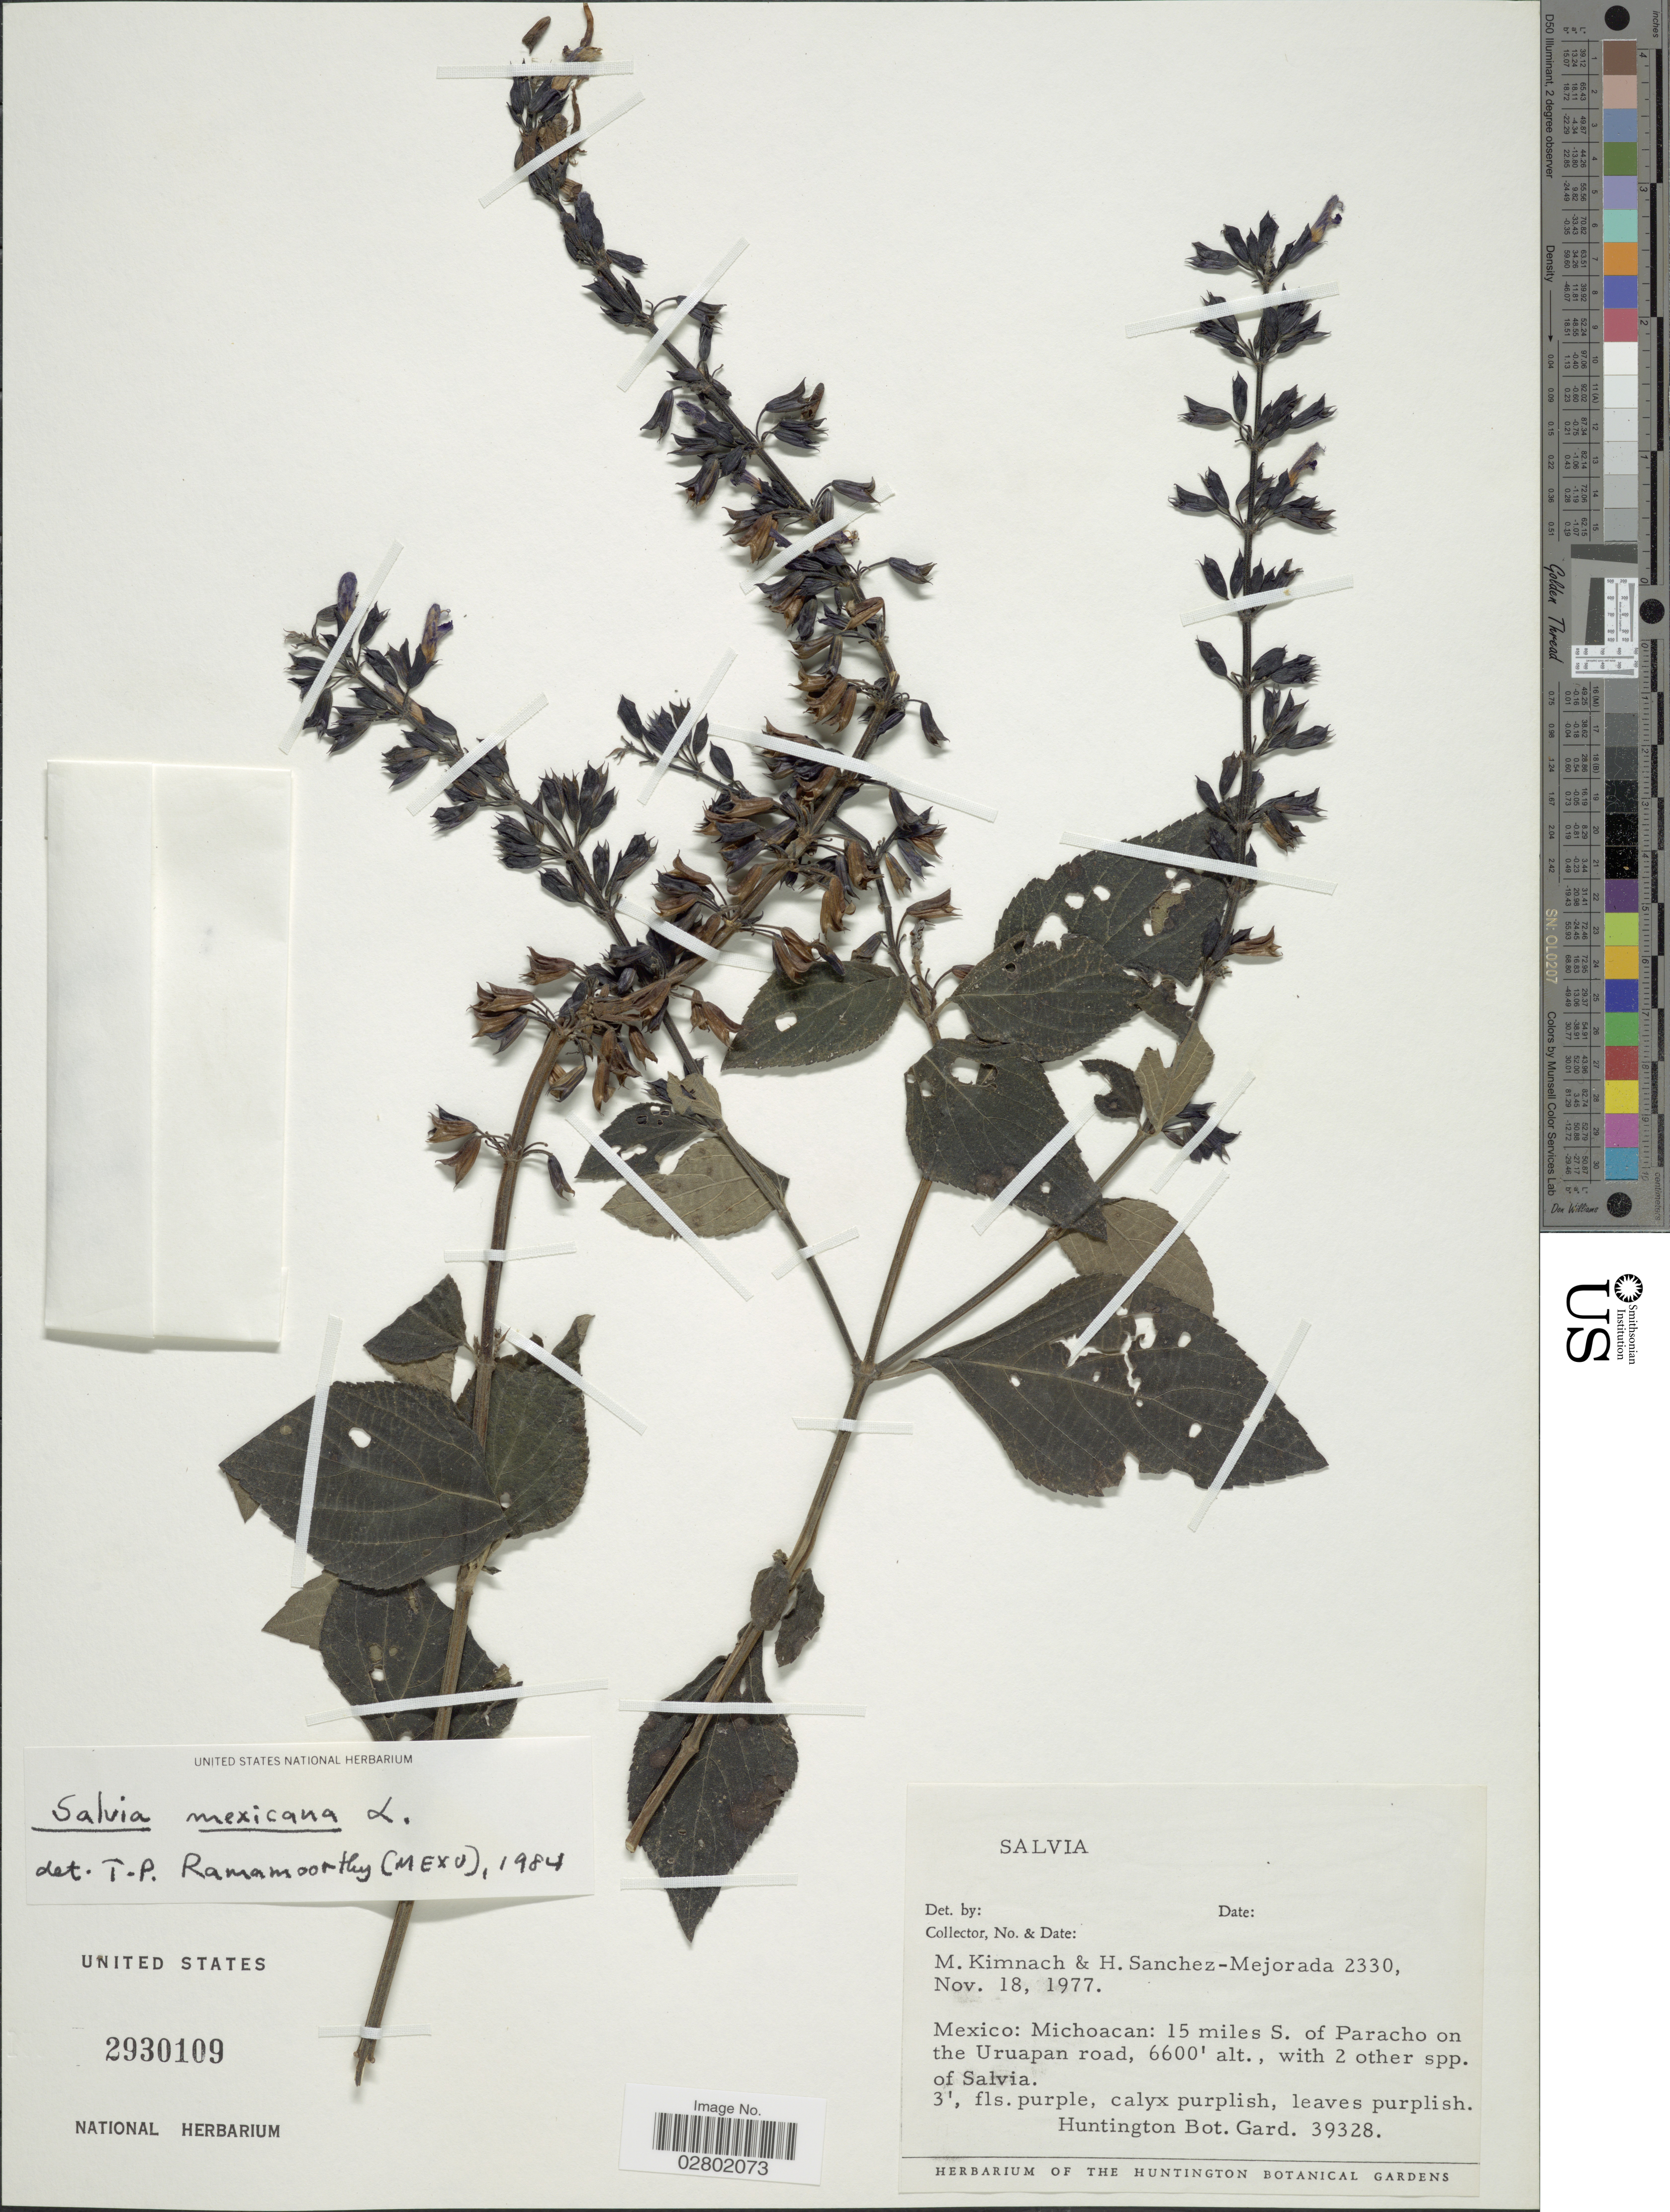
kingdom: Plantae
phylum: Tracheophyta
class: Magnoliopsida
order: Lamiales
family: Lamiaceae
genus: Salvia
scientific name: Salvia mexicana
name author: L.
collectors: M. W. Kimnach & H. Sánchez-Mejorada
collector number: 2330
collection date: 1977-11-18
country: Mexico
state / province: Michoacán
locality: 15 miles S. of Paracho on the Uruapan road.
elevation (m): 2012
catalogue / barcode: US 2930109